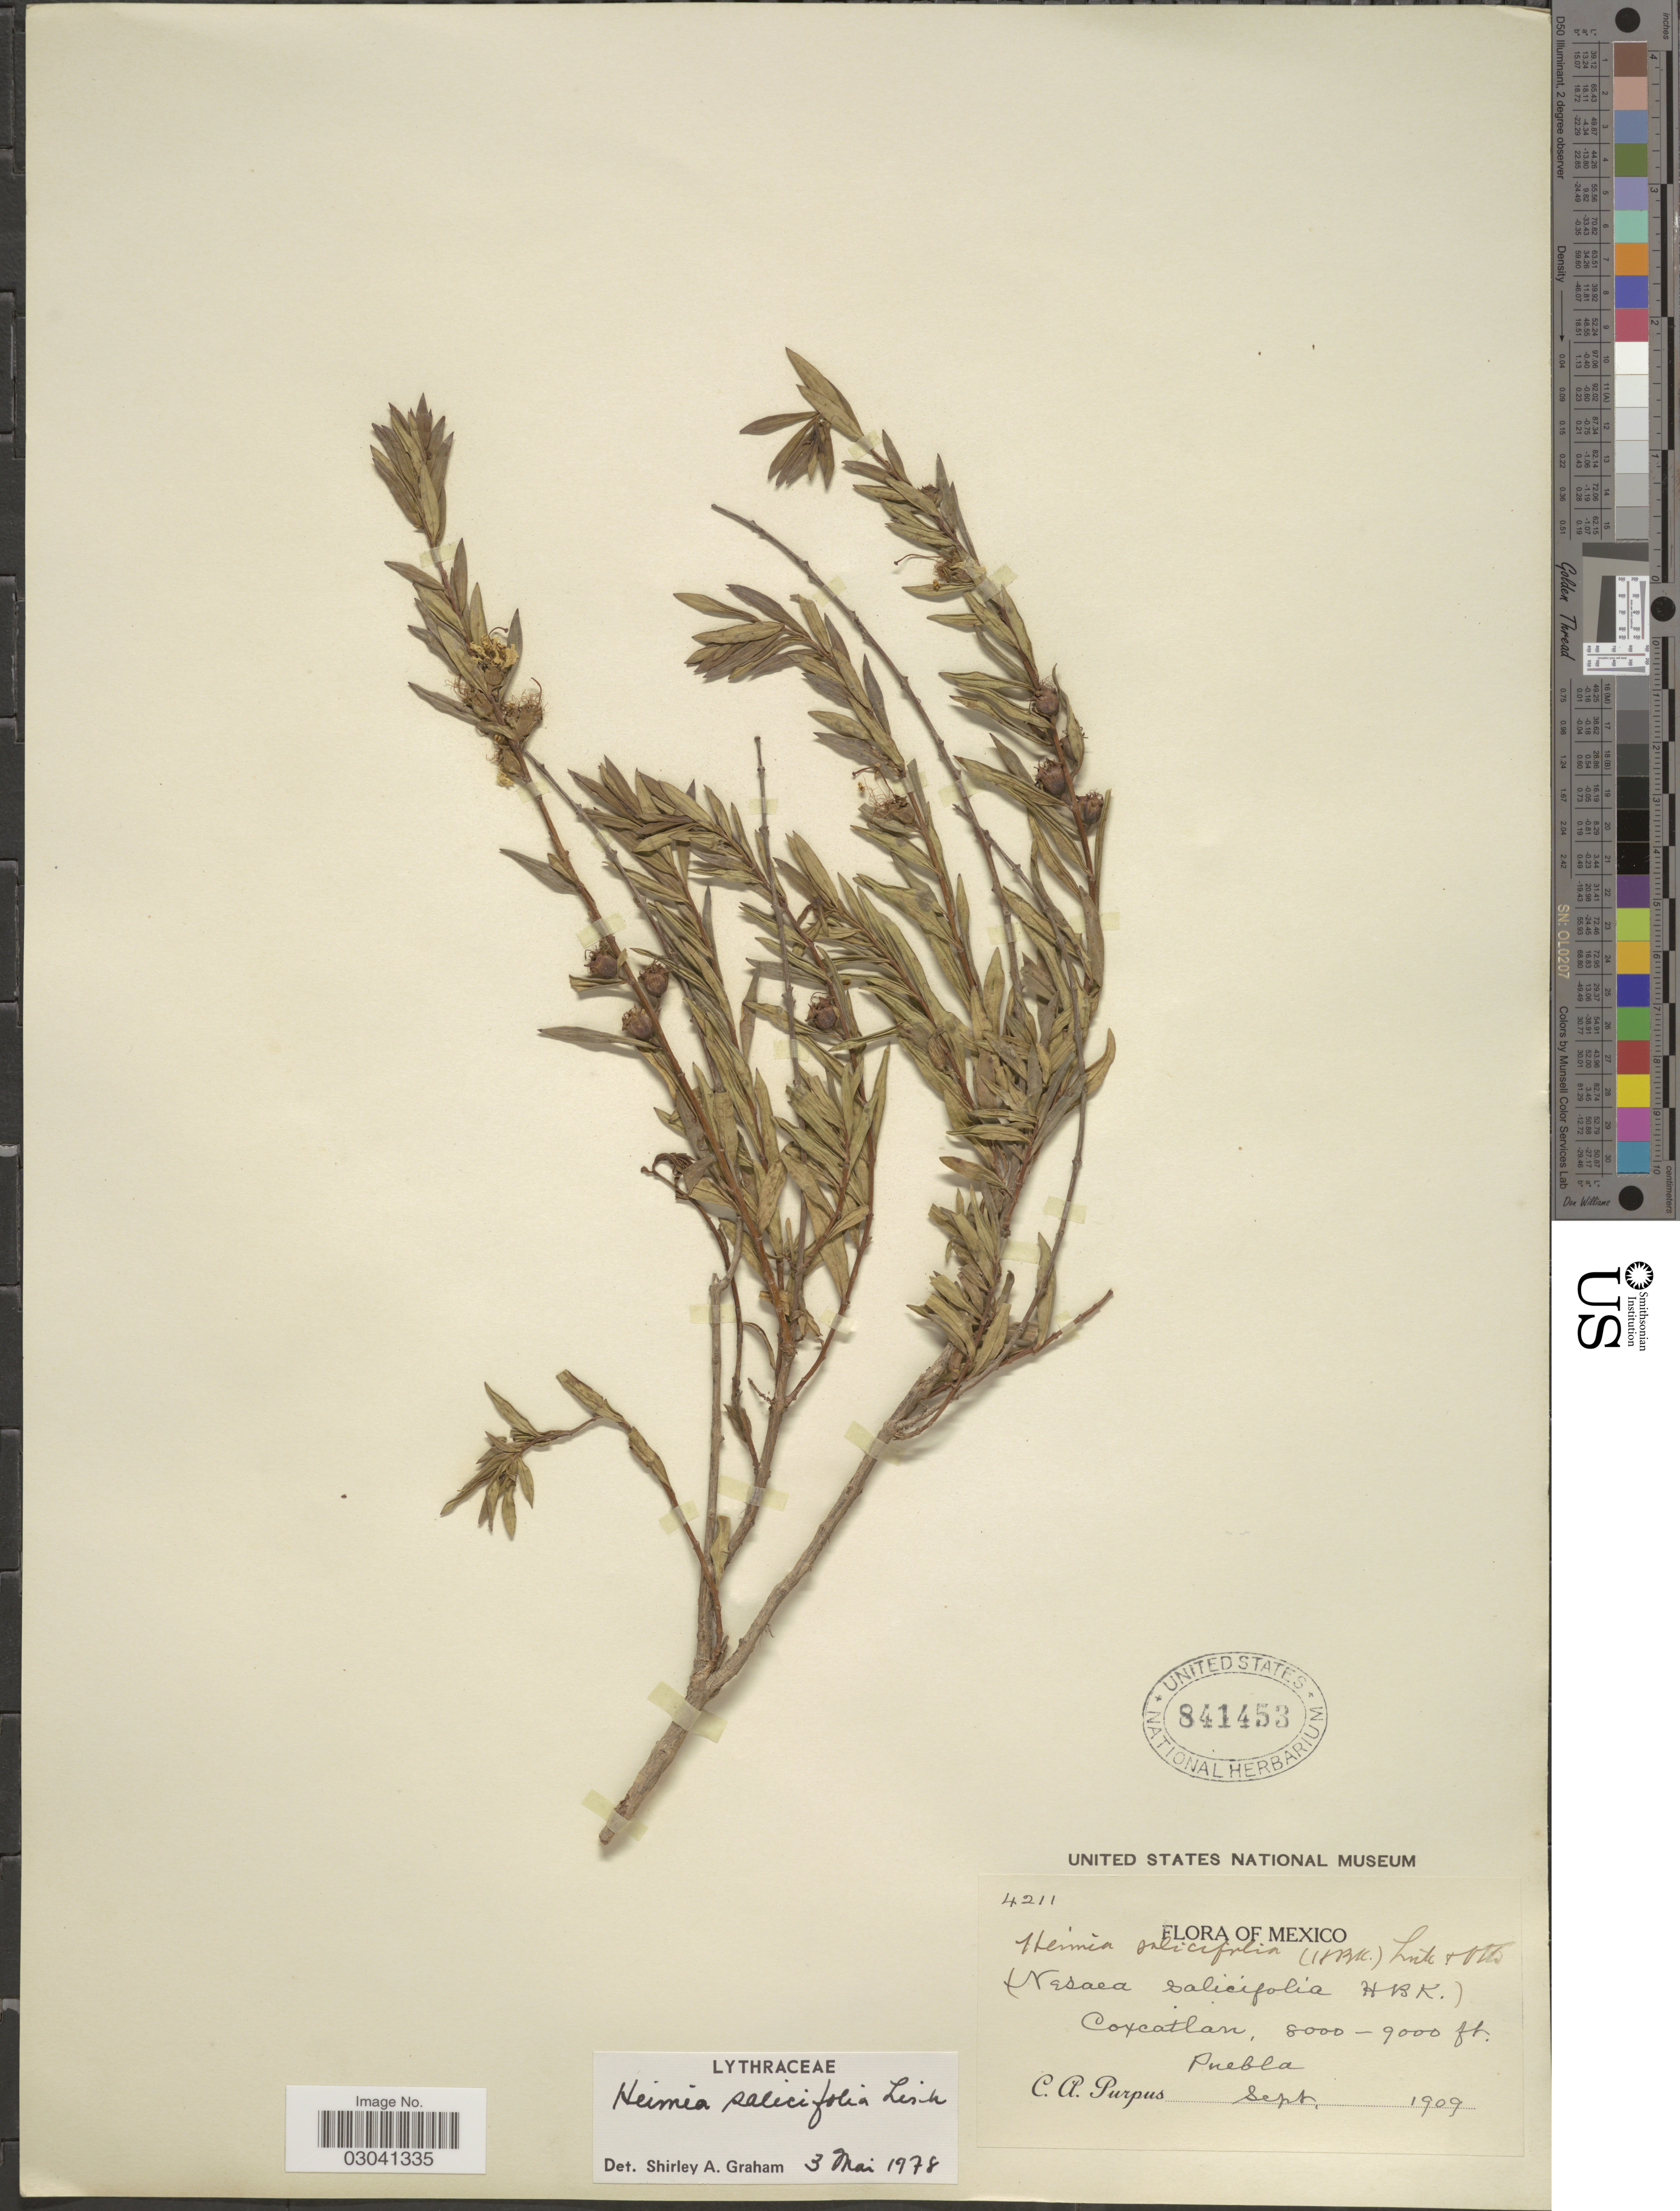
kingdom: Plantae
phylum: Tracheophyta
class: Magnoliopsida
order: Myrtales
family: Lythraceae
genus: Heimia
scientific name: Heimia salicifolia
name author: Link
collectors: C. A. Purpus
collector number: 4211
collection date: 1909-09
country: Mexico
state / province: Puebla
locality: Coxcatlan, Puebla.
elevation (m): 2438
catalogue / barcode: US 841453